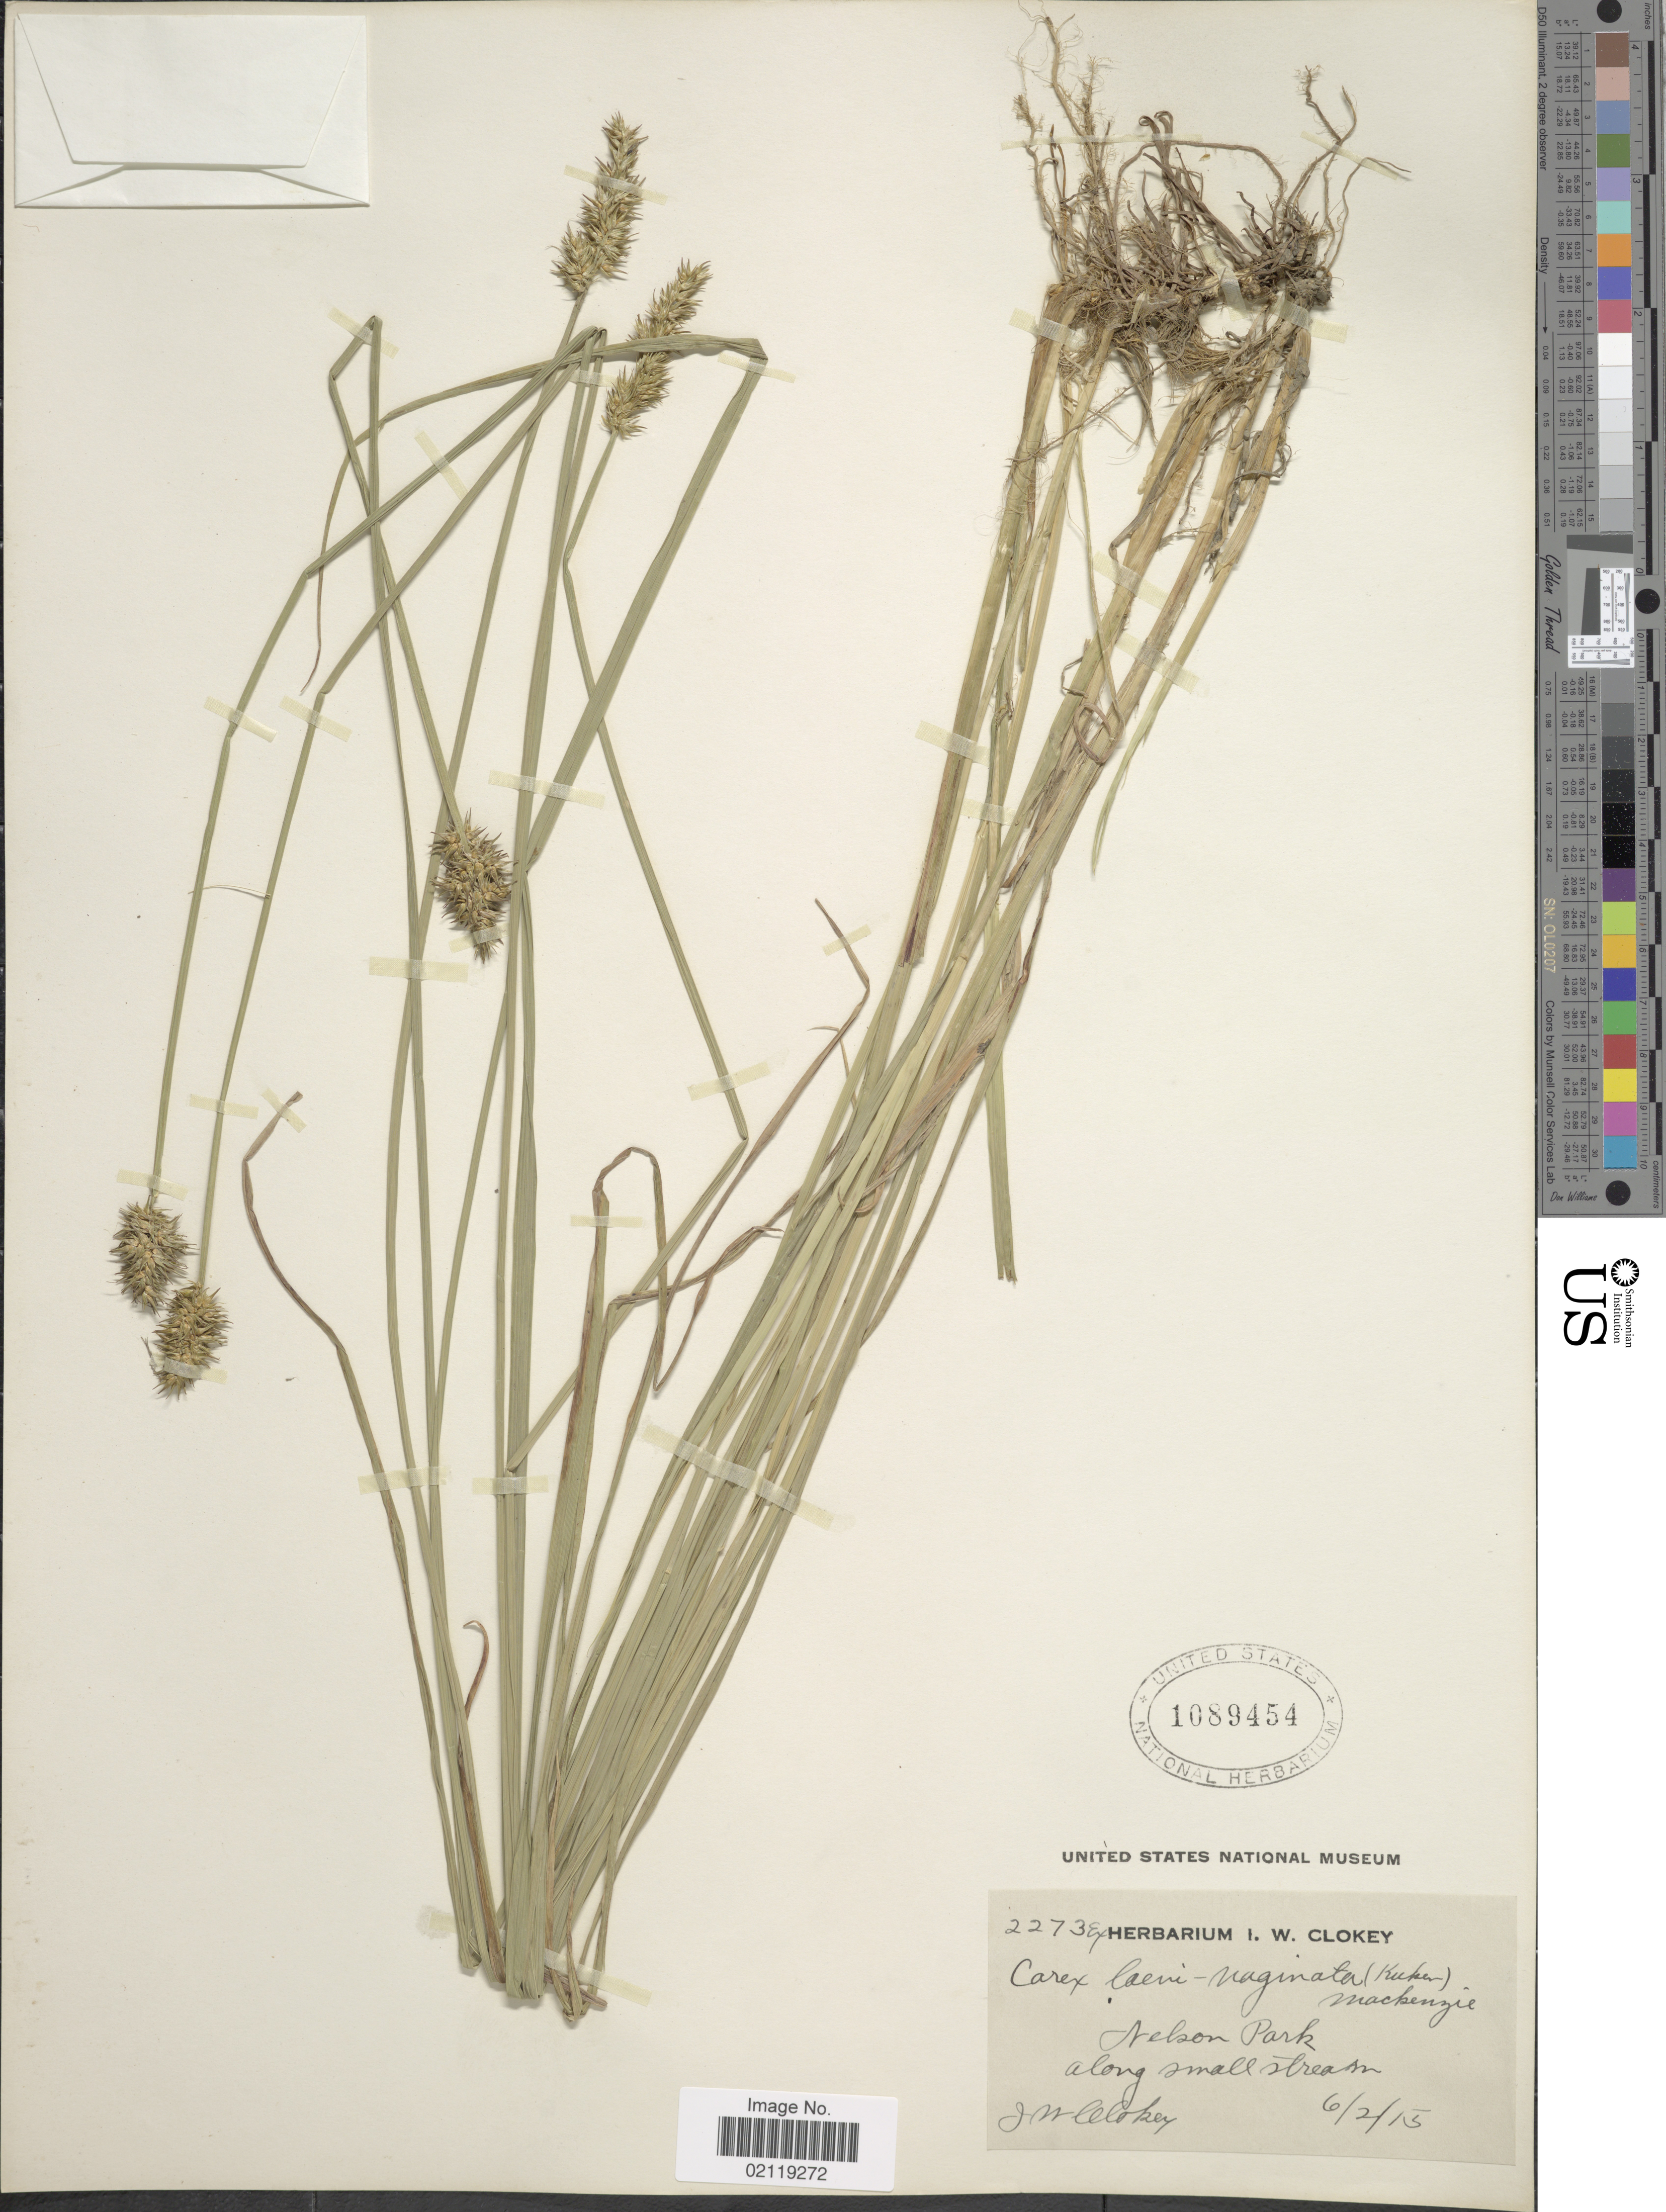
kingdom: Plantae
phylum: Tracheophyta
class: Liliopsida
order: Poales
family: Cyperaceae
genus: Carex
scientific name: Carex laevivaginata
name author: (Kük.) Mack.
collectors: I. W. Clokey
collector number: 2273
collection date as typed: Transcribed d/m/y: 2/6/15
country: United States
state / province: Illinois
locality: Nelson Park along small stream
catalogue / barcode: US 1089454